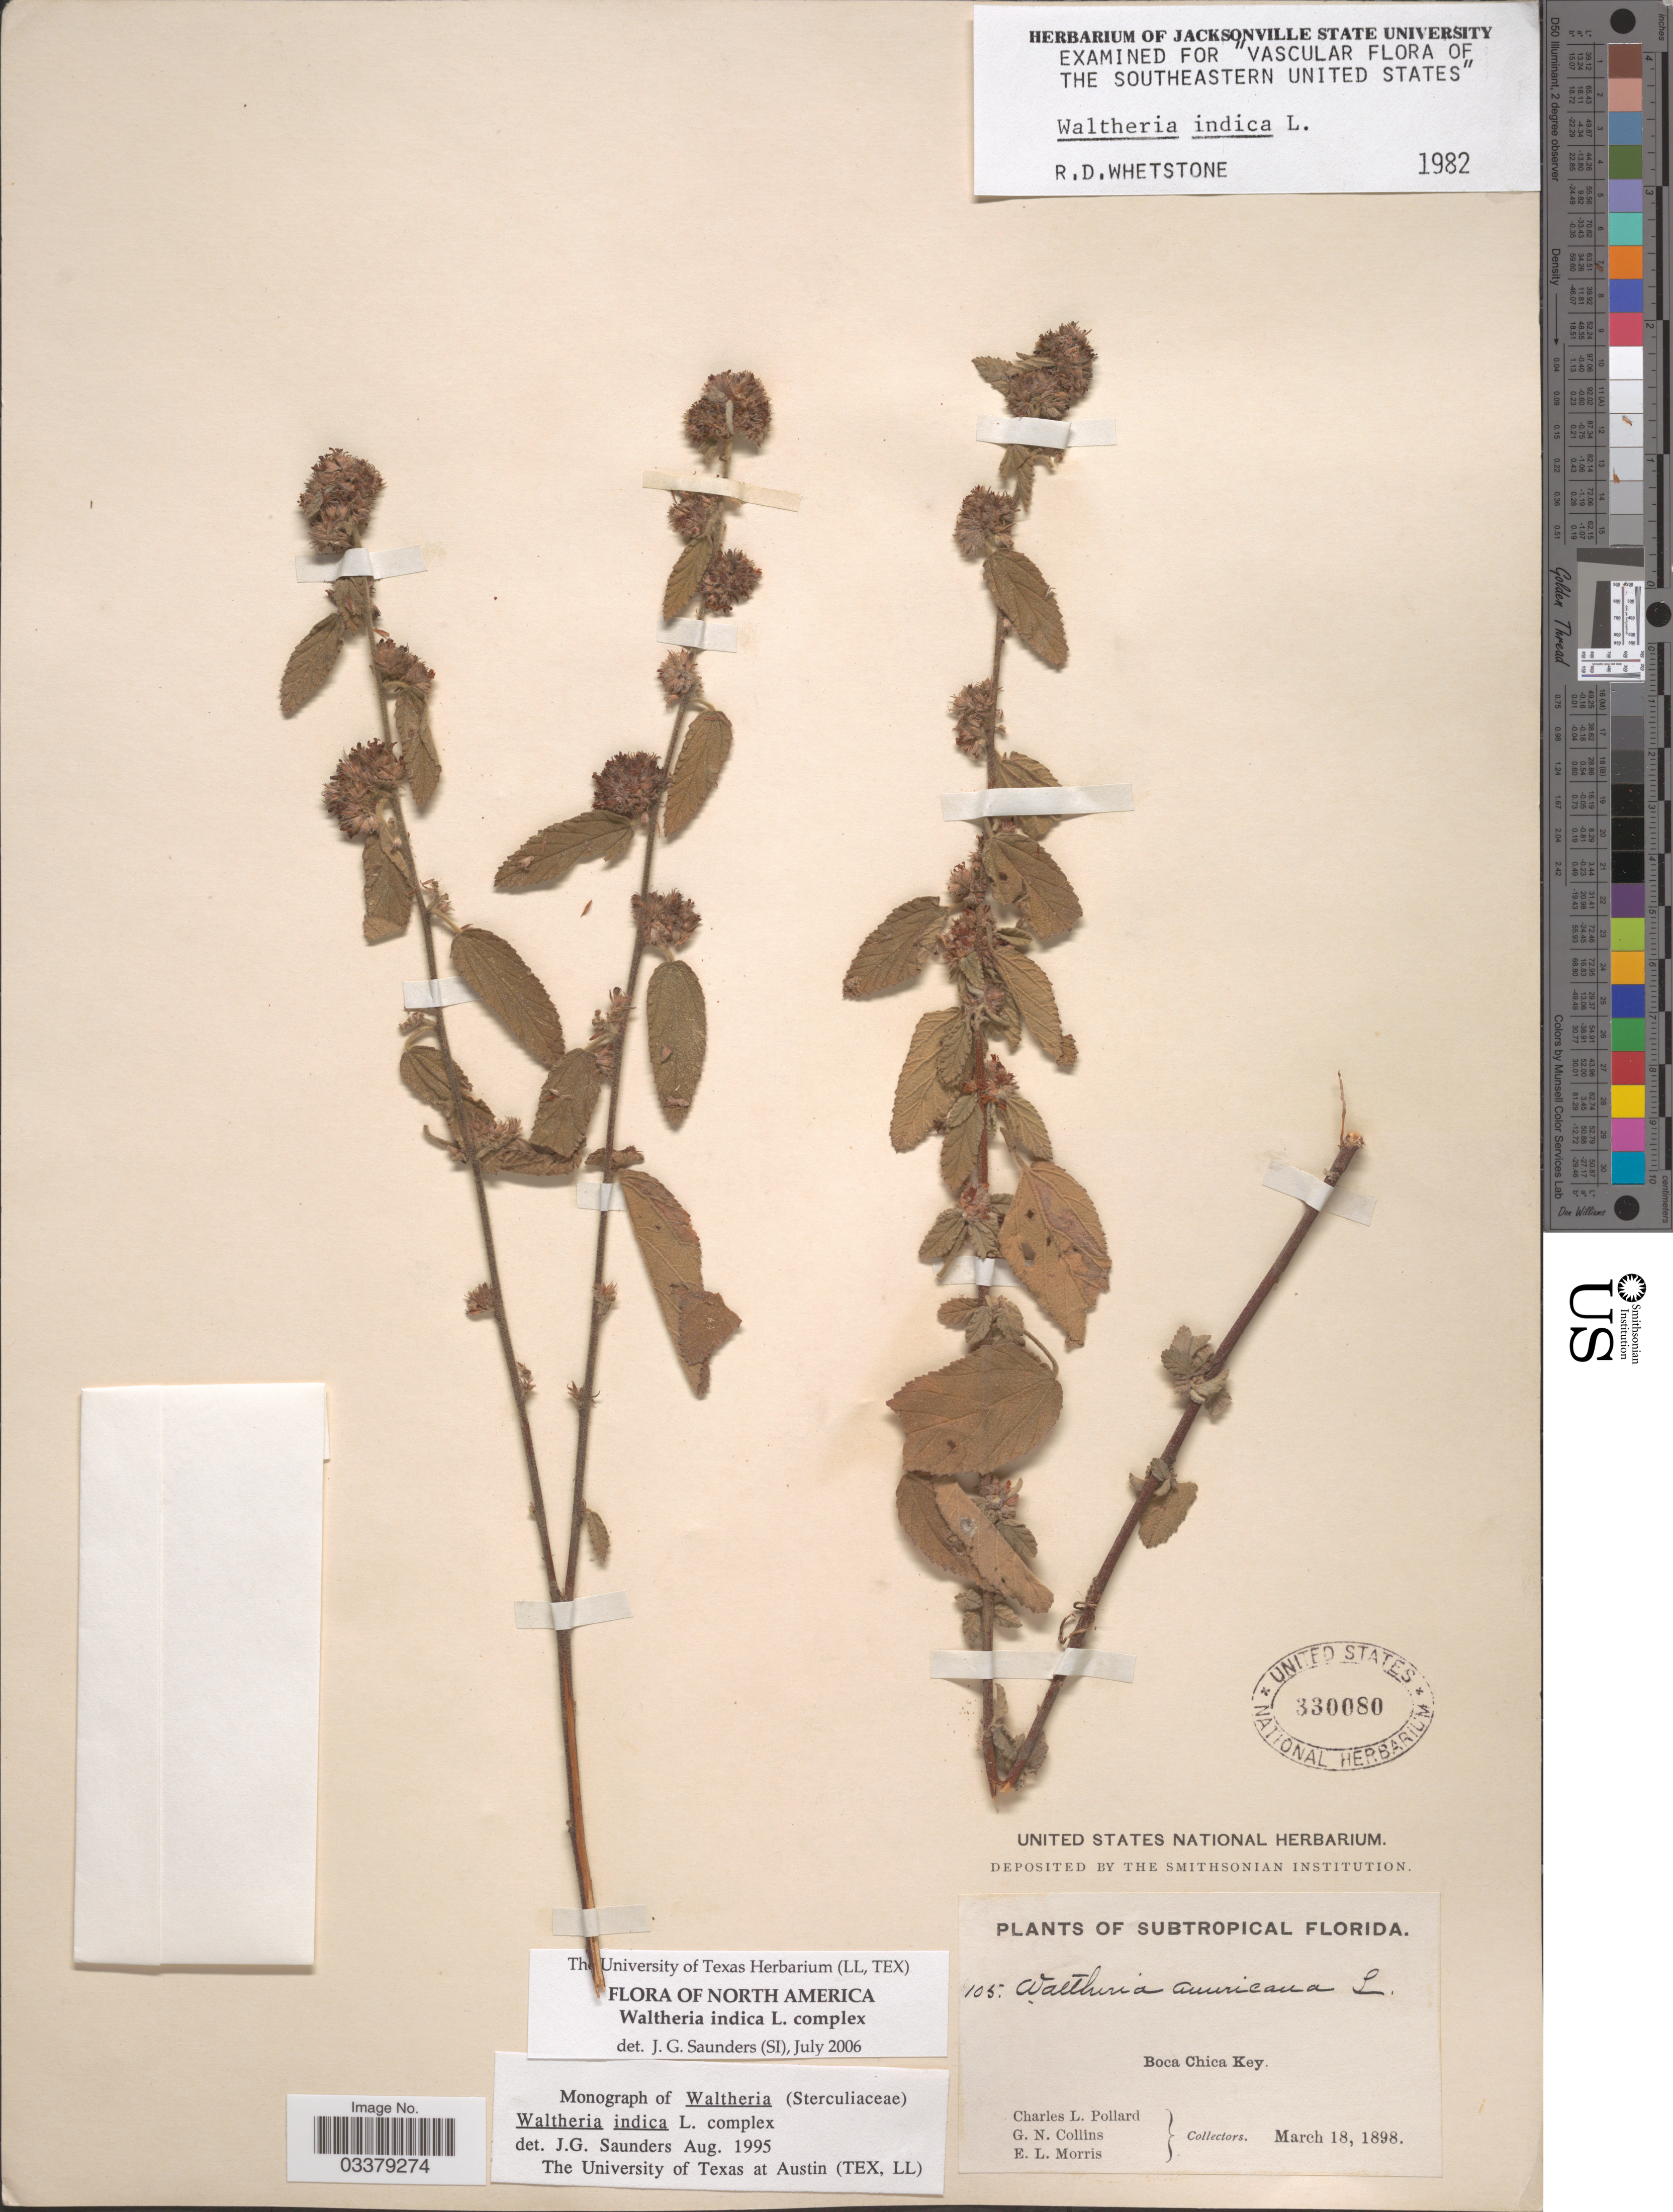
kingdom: Plantae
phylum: Tracheophyta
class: Magnoliopsida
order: Malvales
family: Malvaceae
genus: Waltheria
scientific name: Waltheria indica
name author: L.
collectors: C. L. Pollard, G. Collins & E. Morris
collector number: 105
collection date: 1898-03-18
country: United States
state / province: Florida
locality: Subtropical Florida. Boca Chica Key.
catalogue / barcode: US 330080